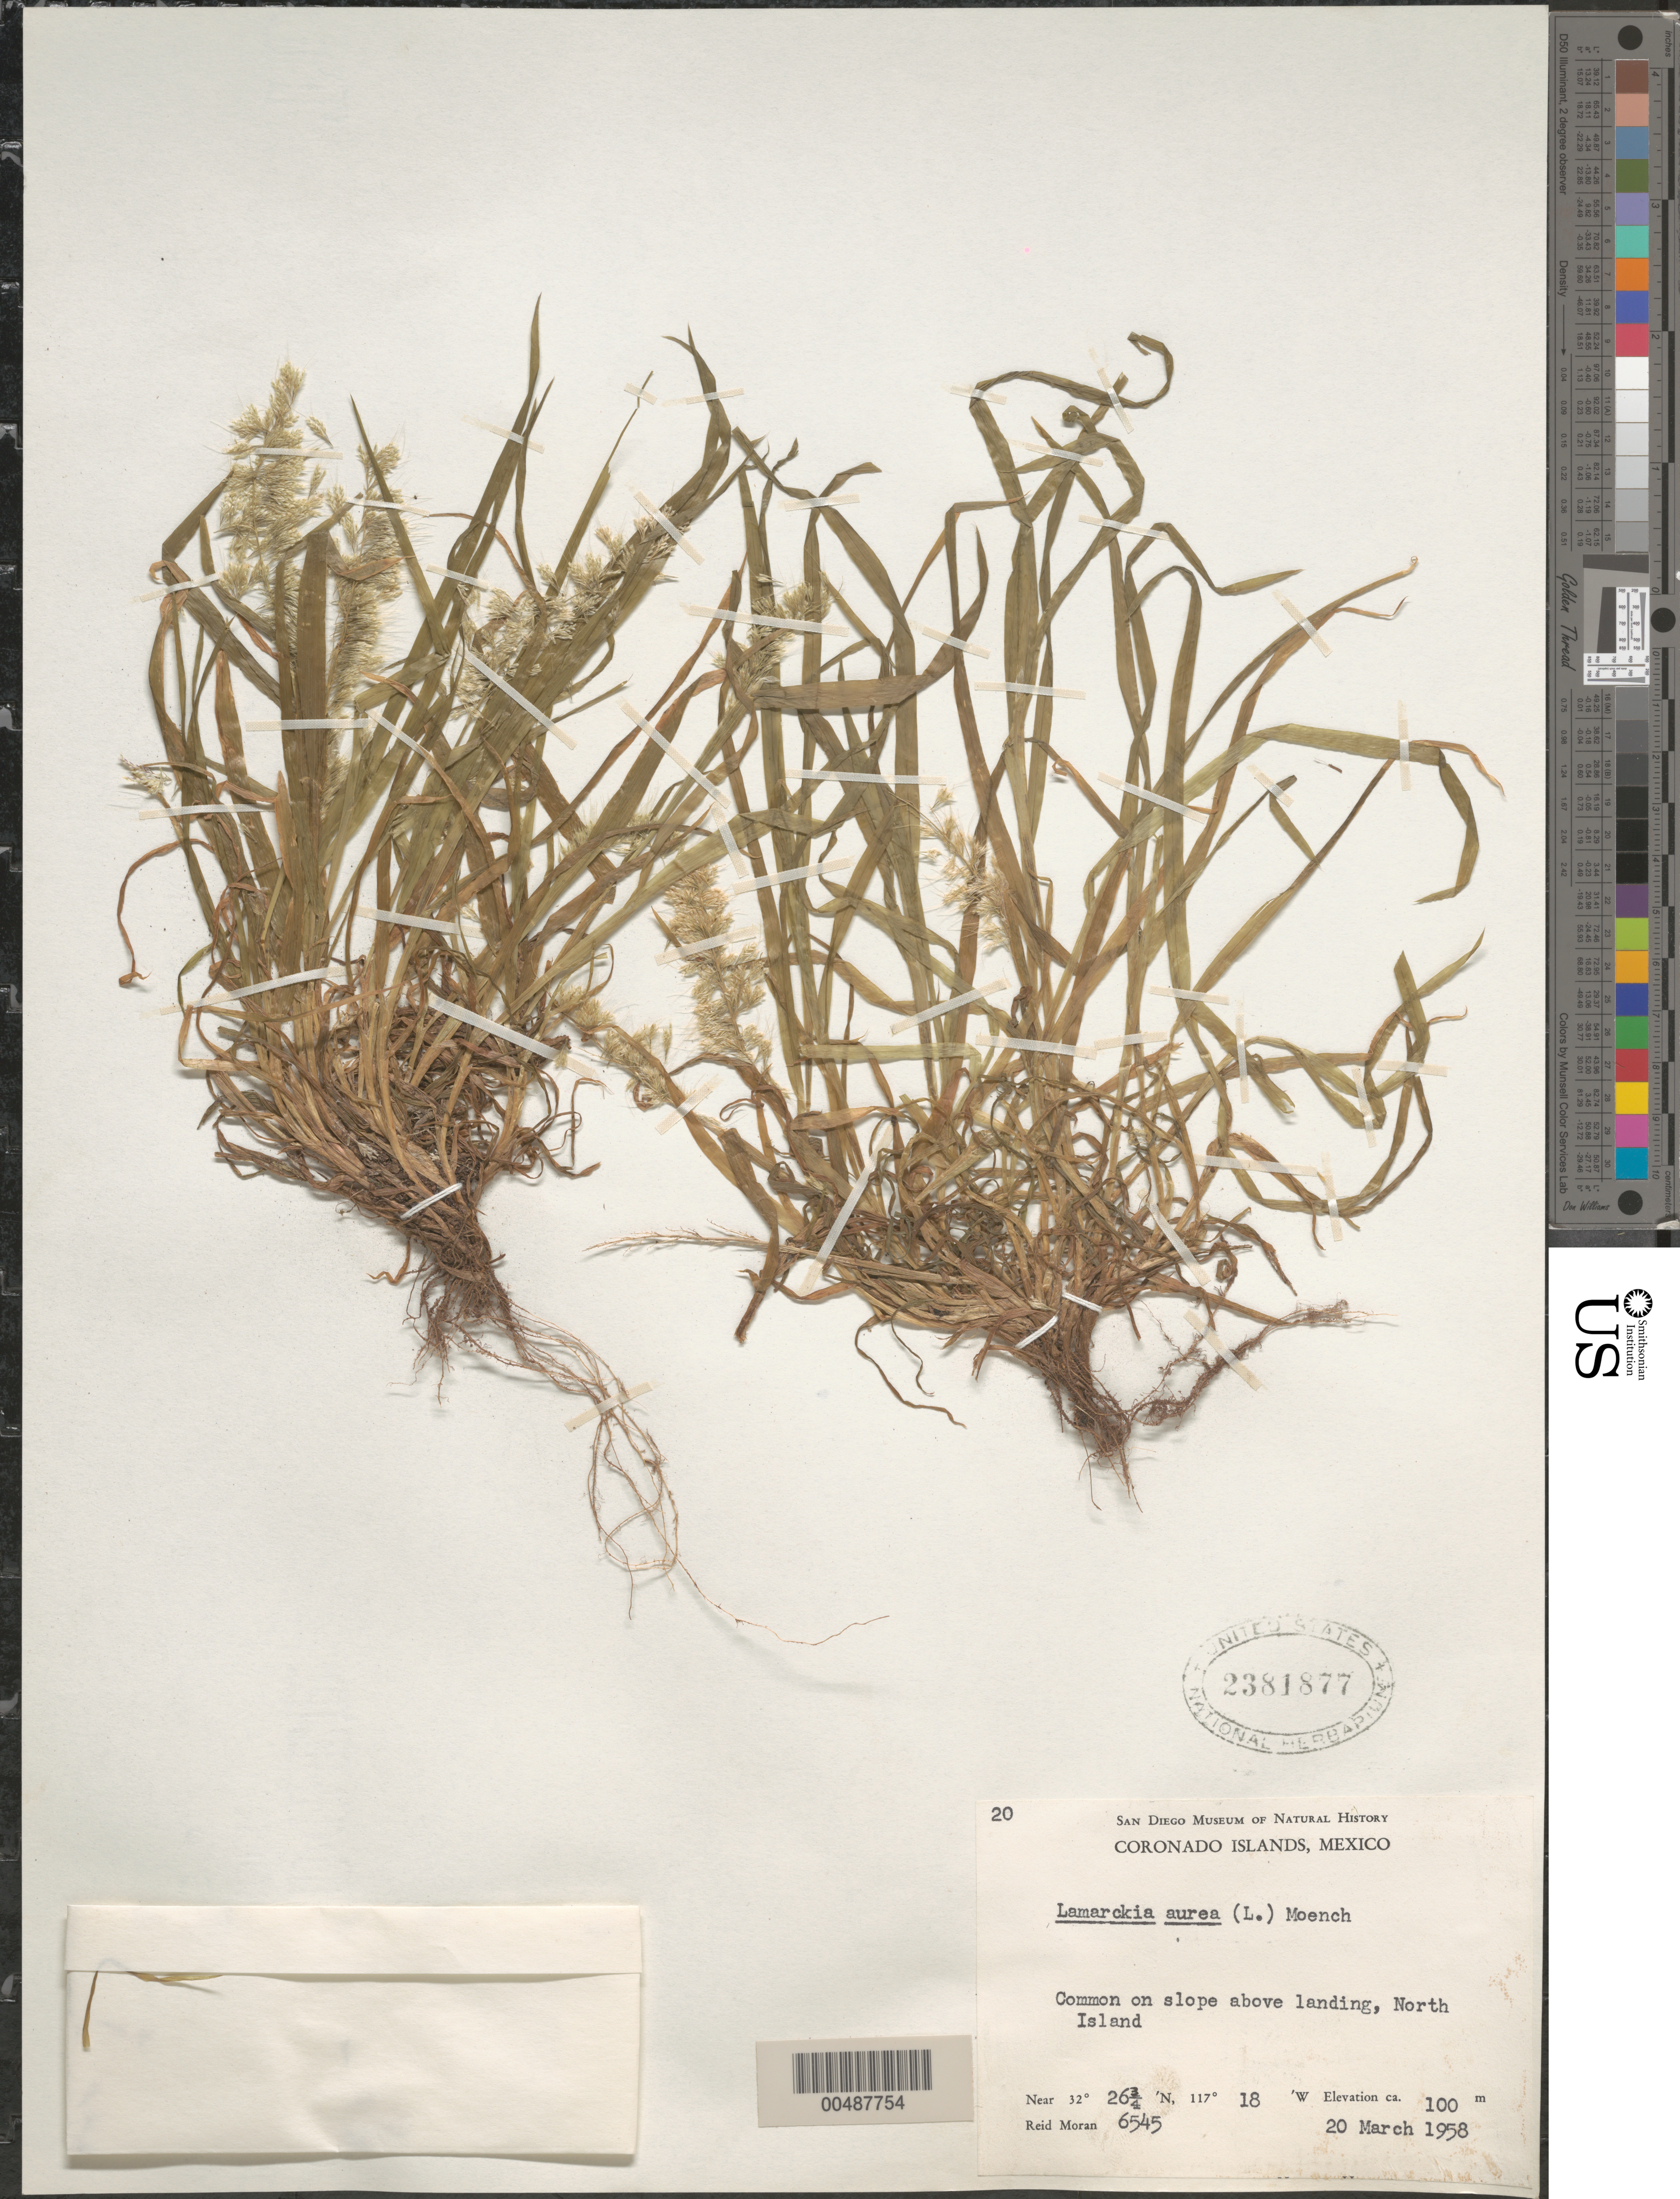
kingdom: Plantae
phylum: Tracheophyta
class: Liliopsida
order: Poales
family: Poaceae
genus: Lamarckia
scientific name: Lamarckia aurea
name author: (L.) Moench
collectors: R. V. Moran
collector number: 6545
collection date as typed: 20 Mar 1958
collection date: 1958-03-20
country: Mexico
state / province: Baja California Norte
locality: Coronado Islands, above landing, N Island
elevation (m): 100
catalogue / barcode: US 2381877